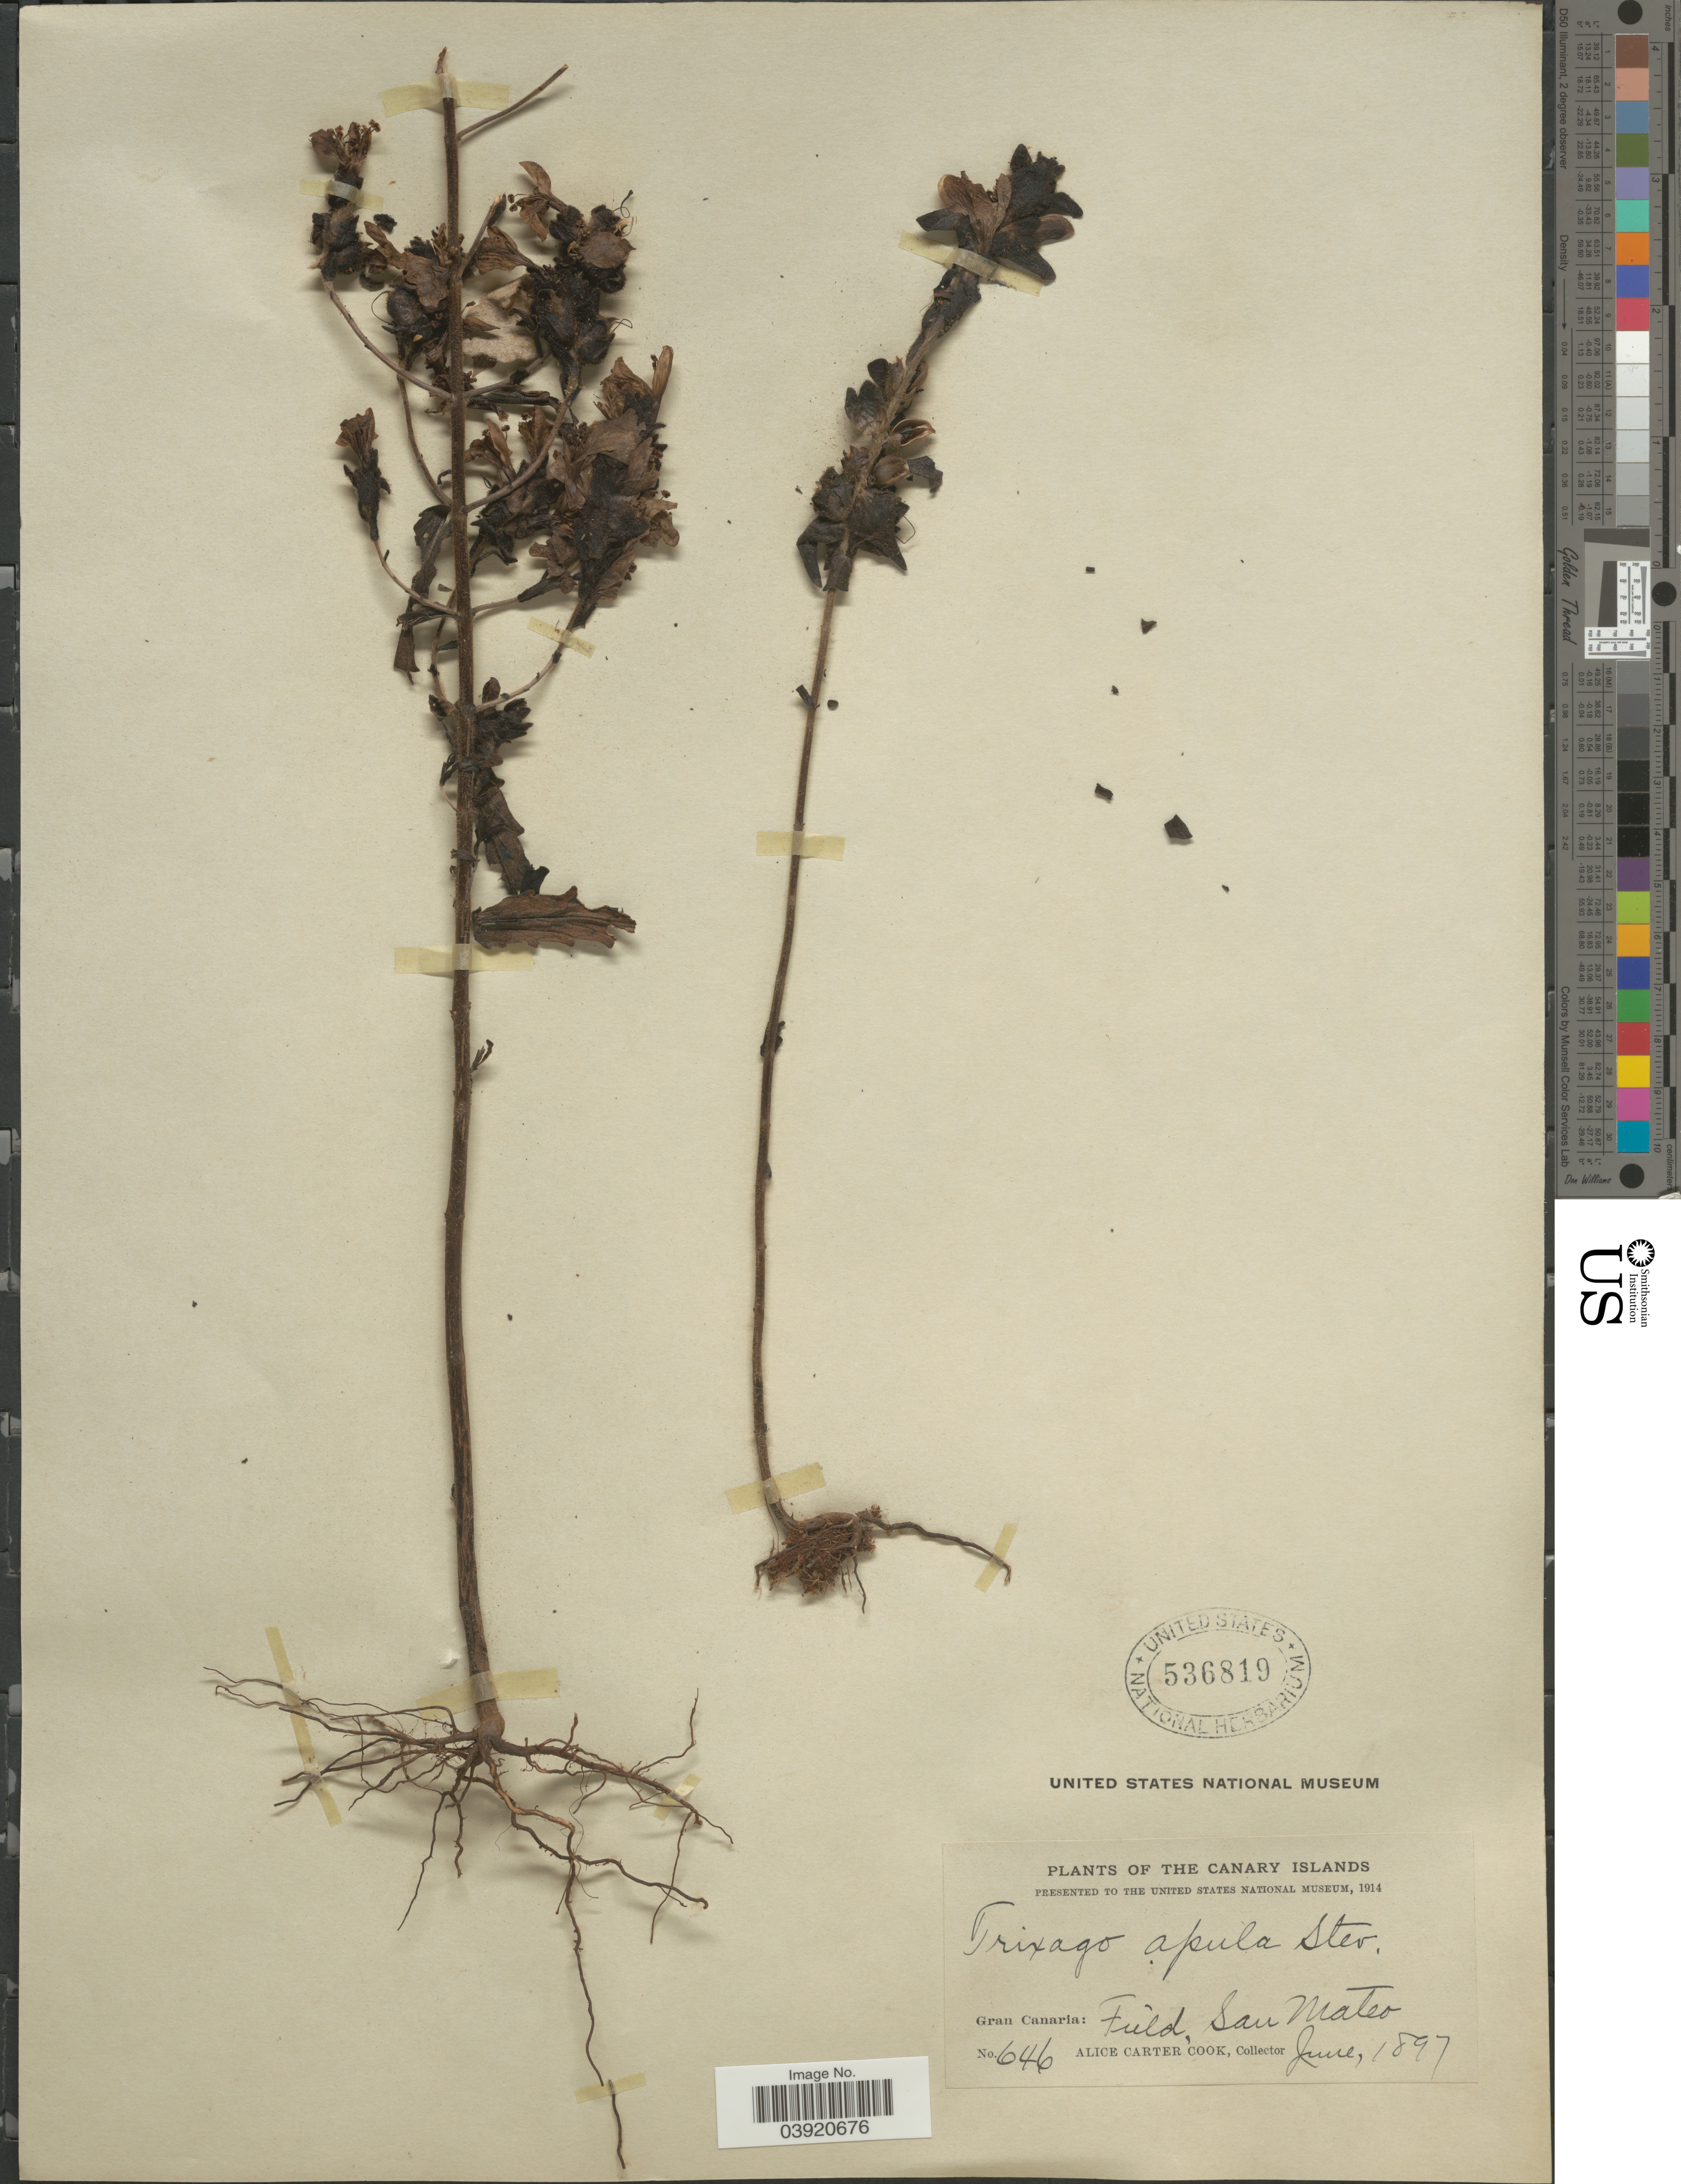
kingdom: Plantae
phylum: Tracheophyta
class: Magnoliopsida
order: Lamiales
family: Orobanchaceae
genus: Trixago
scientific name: Trixago apula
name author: Steven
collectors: Alice C. Cook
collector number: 646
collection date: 1897-06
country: Spain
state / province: Canarias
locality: The Canary Islands. Gran Canaria: Field, San Mateo.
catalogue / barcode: US 536819